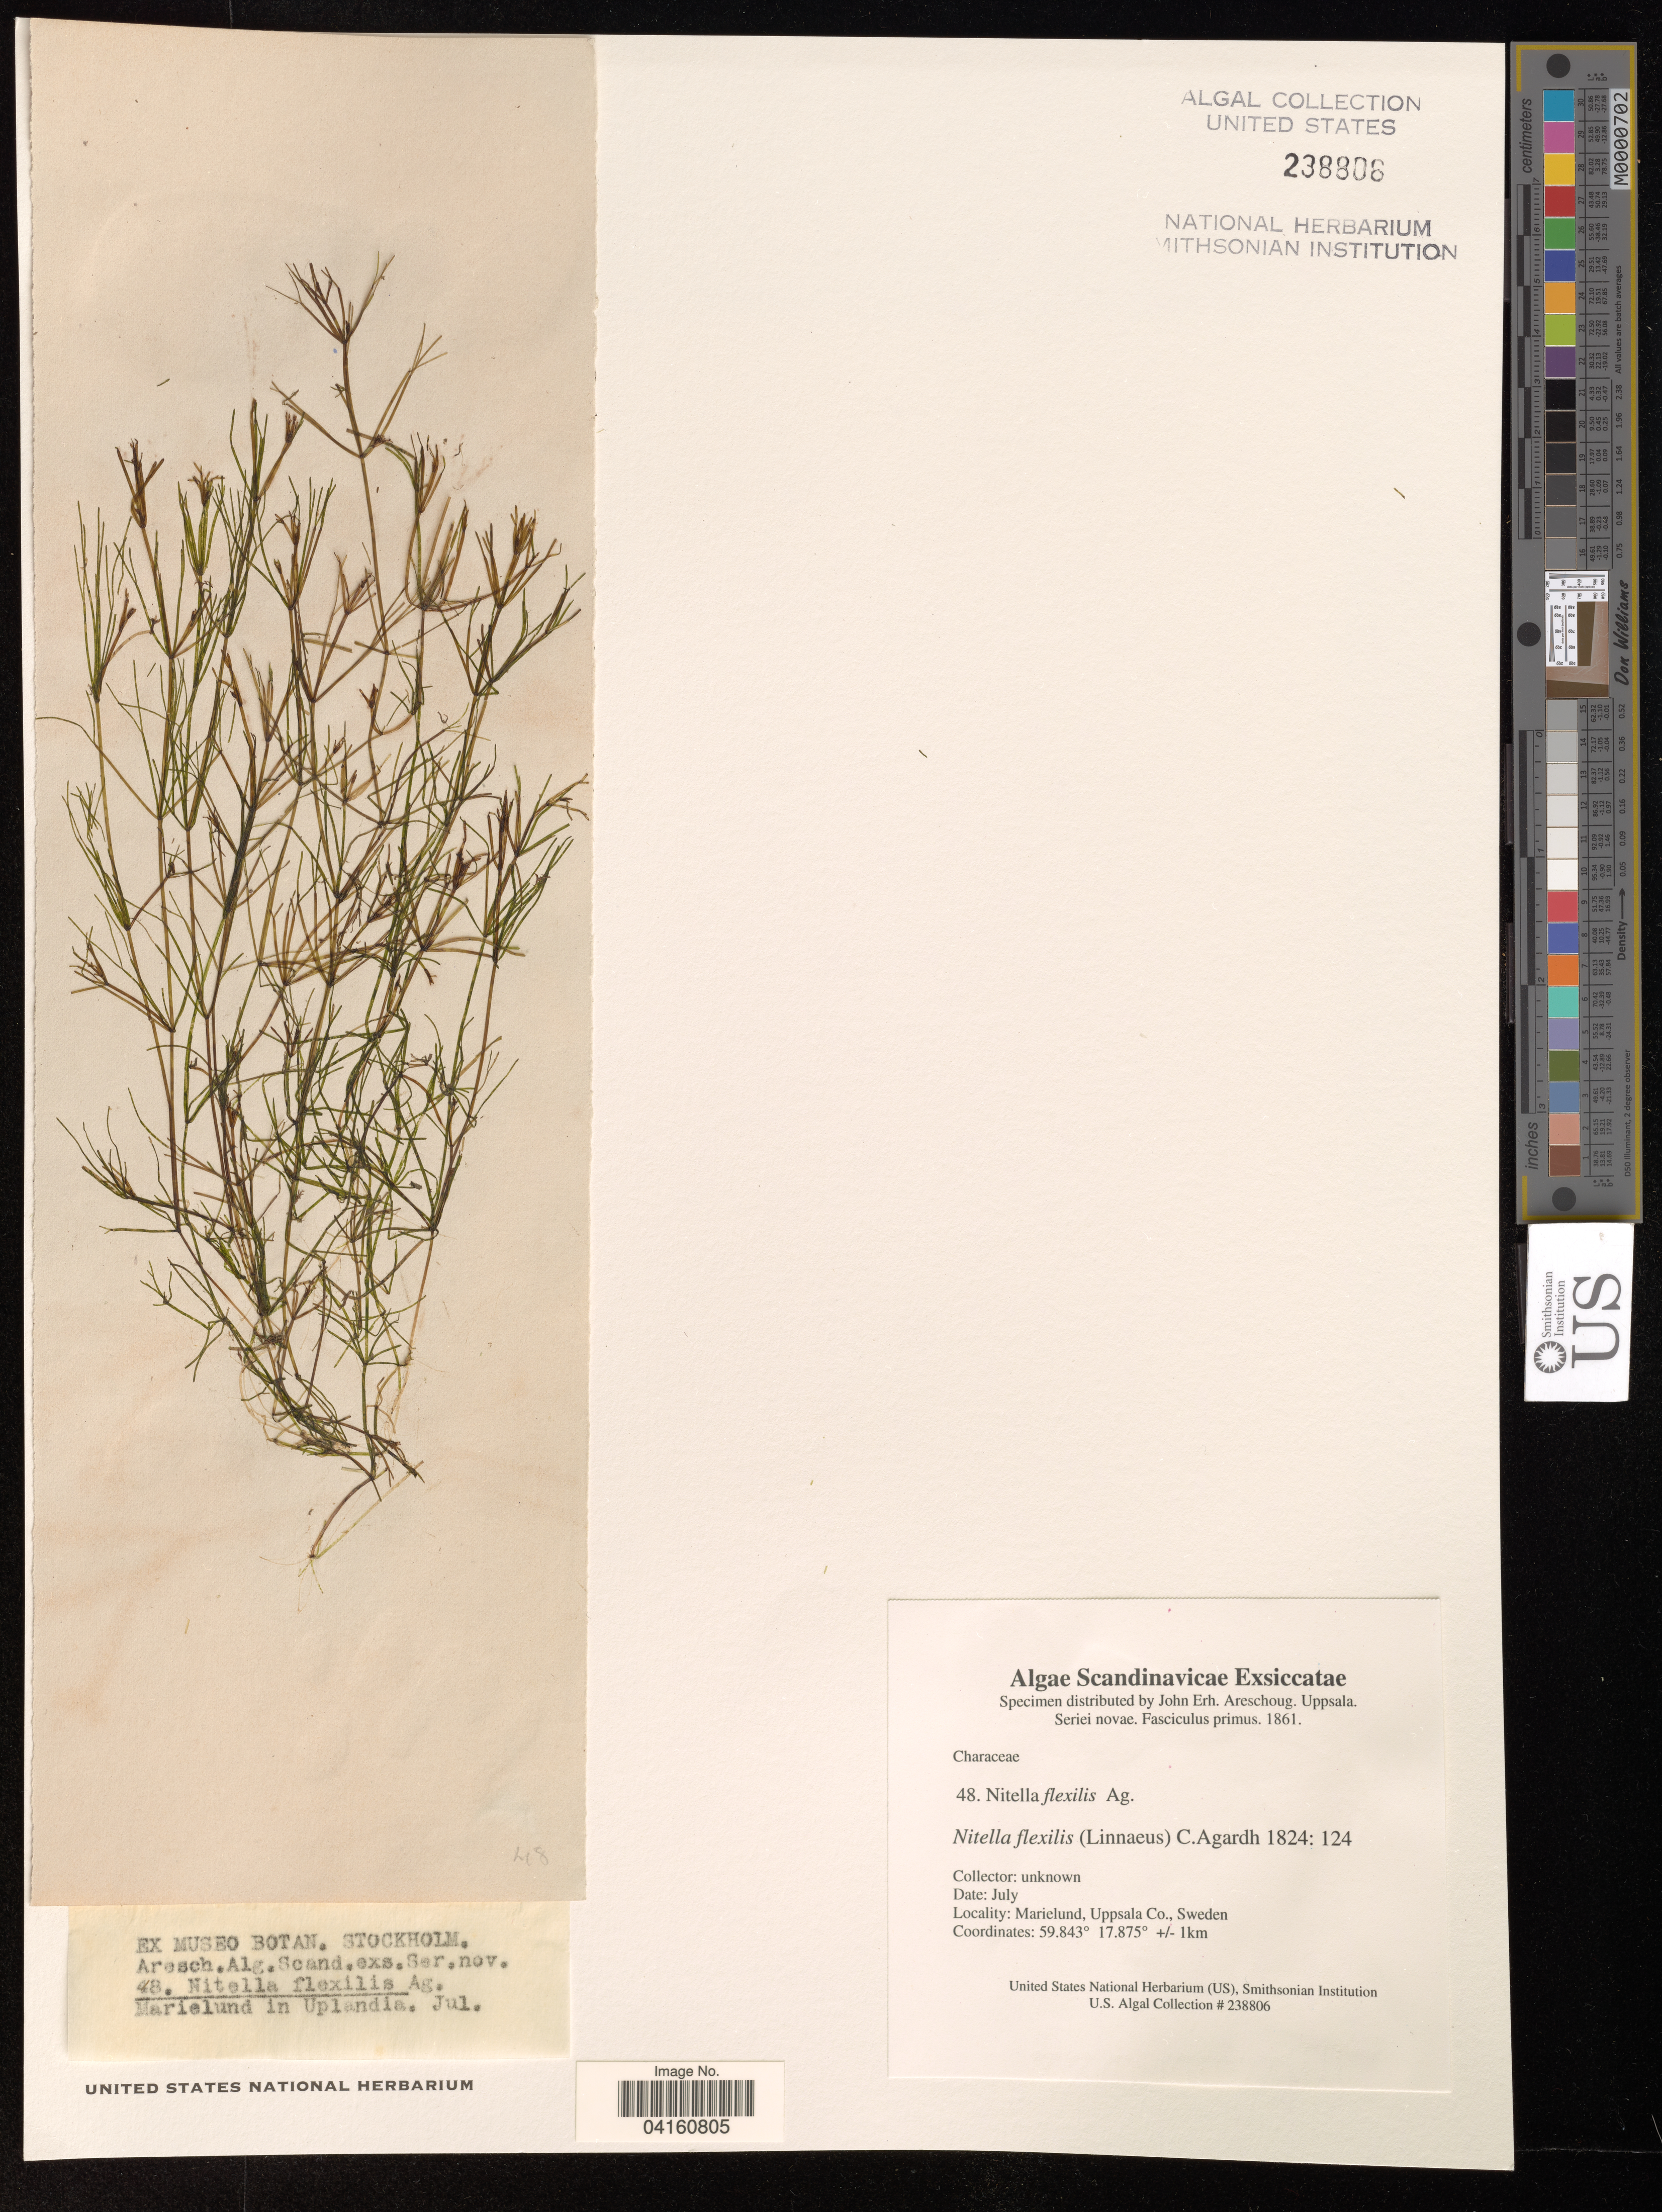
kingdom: Plantae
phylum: Charophyta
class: Charophyceae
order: Charales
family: Characeae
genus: Nitella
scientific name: Nitella flexilis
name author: (L.) C. Agardh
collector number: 48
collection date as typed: July 1861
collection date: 1861-07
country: Sweden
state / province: Uppsala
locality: Marielund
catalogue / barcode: US 238806